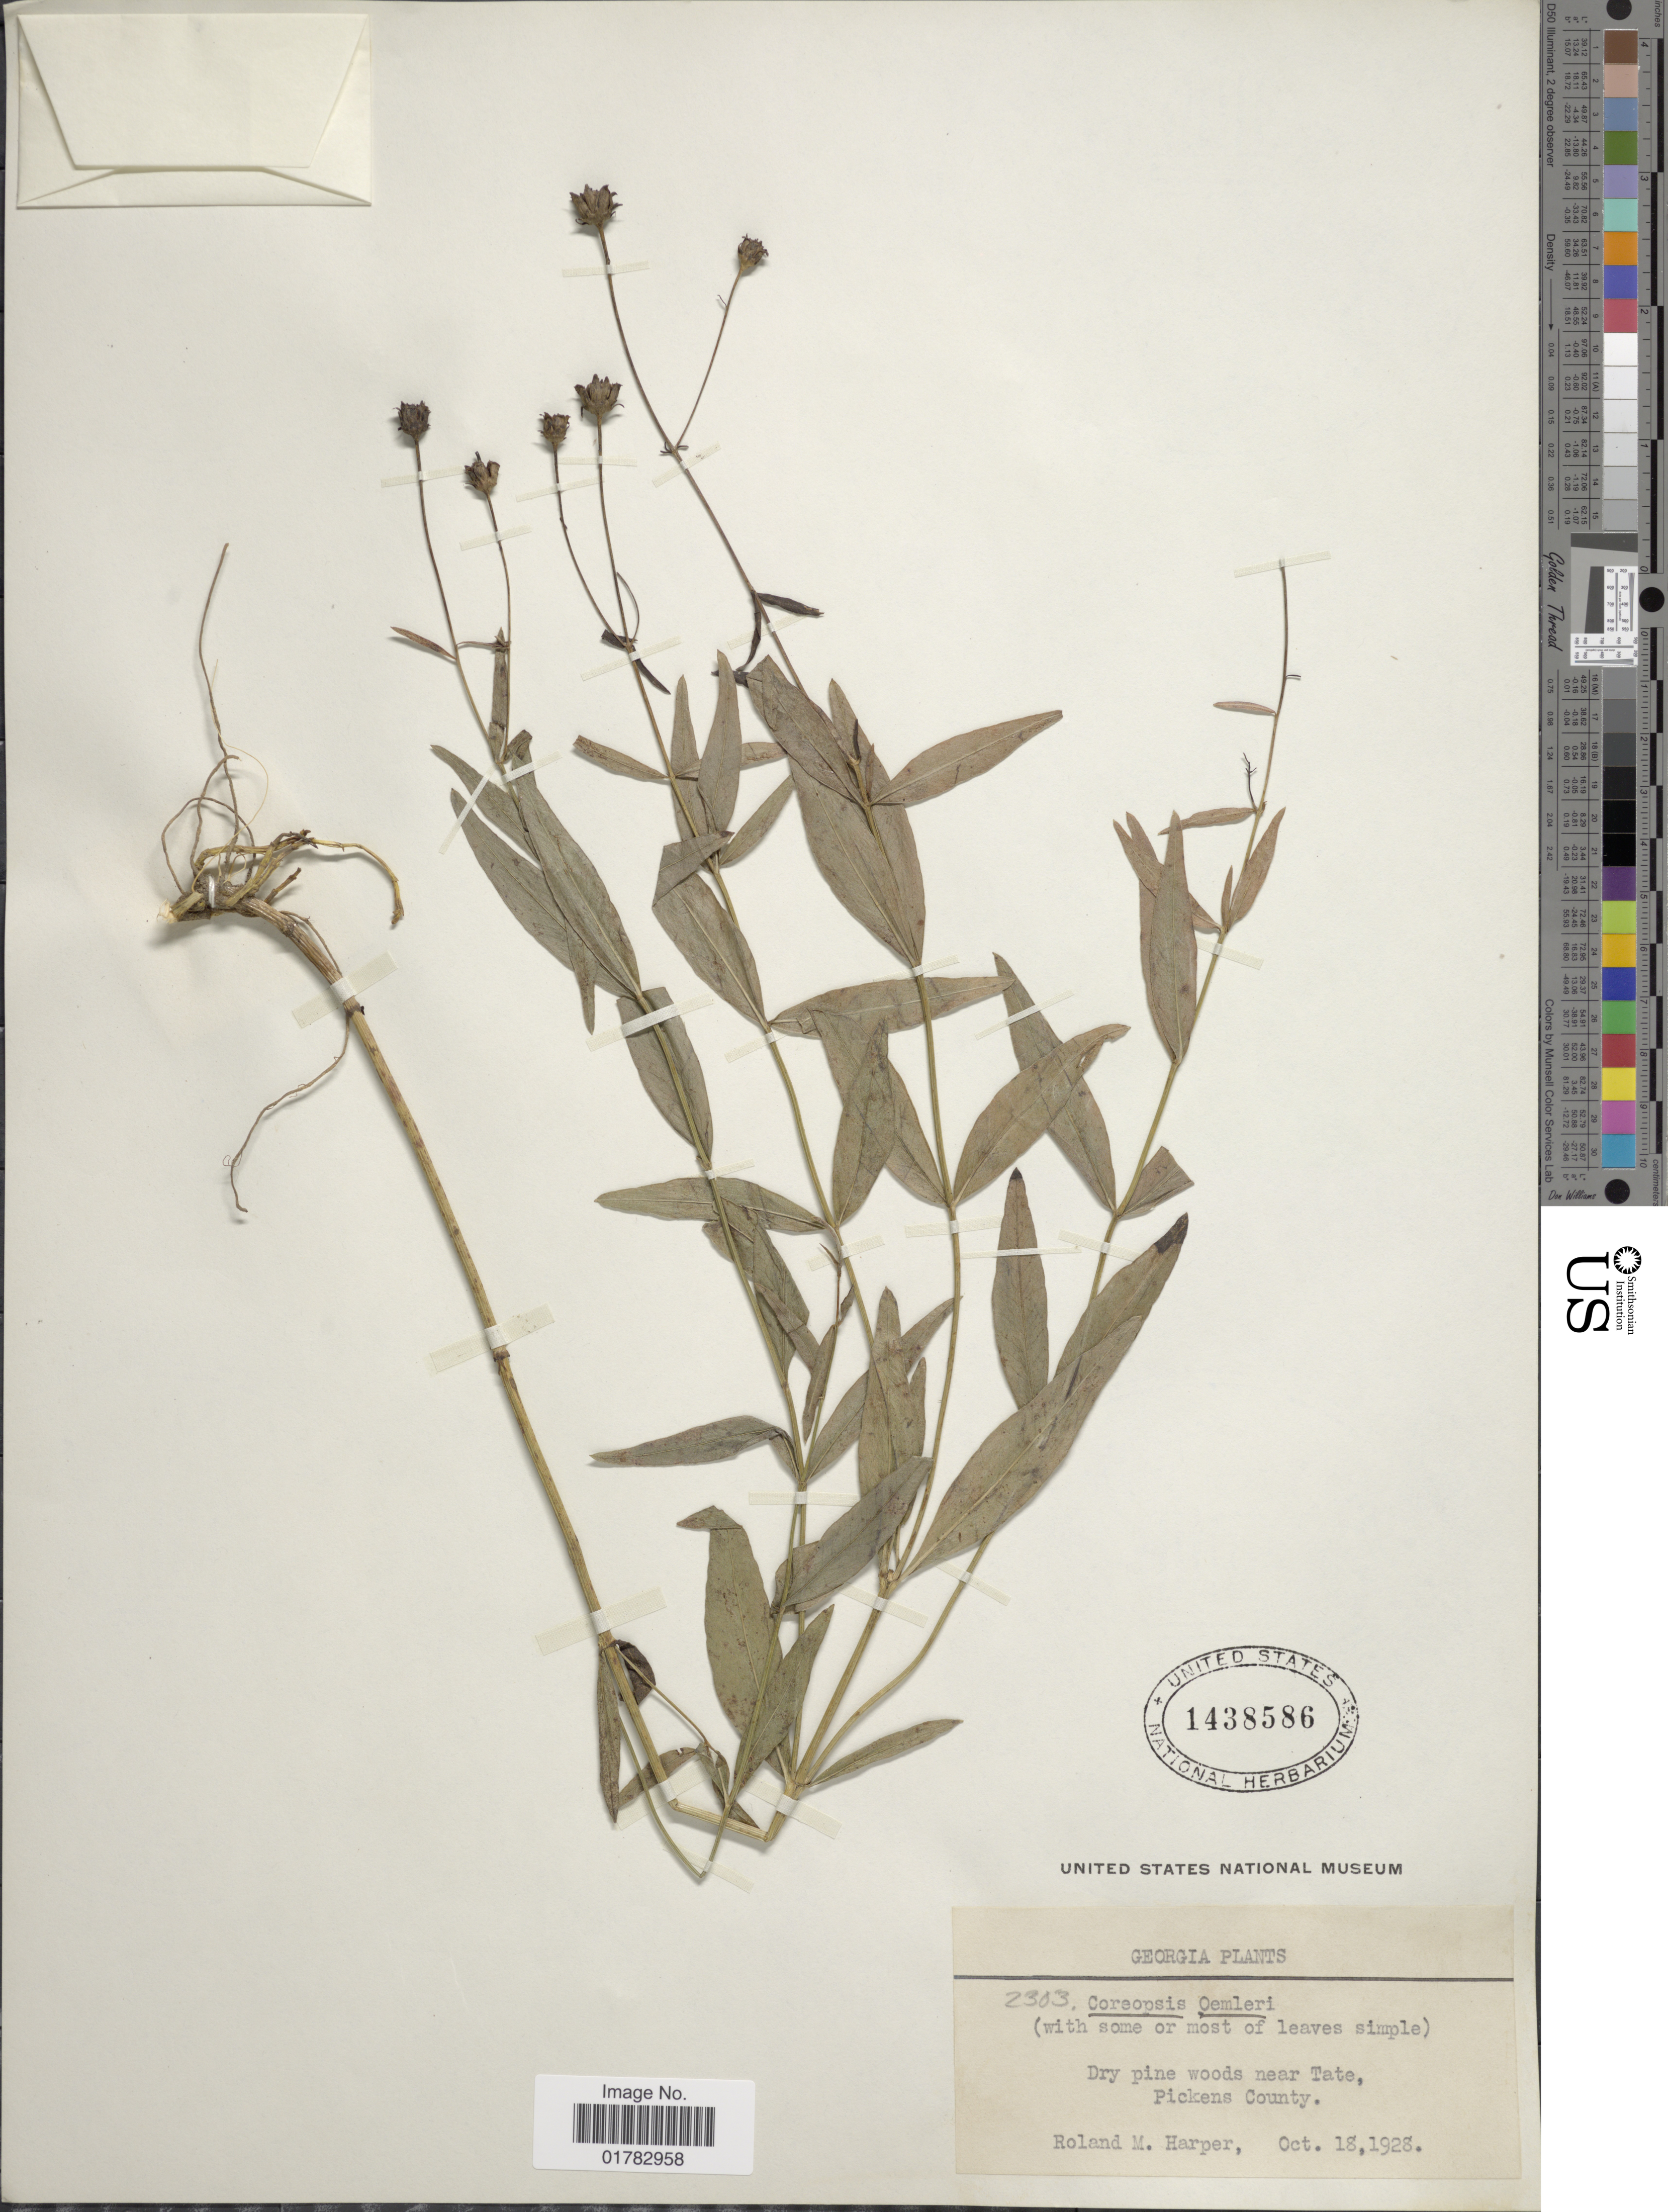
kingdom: Plantae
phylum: Tracheophyta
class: Magnoliopsida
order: Asterales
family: Asteraceae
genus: Coreopsis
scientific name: Coreopsis major var. stellata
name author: (Nutt.) Torr. & A. Gray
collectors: R. M. Harper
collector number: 2303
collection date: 1928-10-18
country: United States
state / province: Georgia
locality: Dry pine woods near Tate, Pickens County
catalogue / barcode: US 1438586